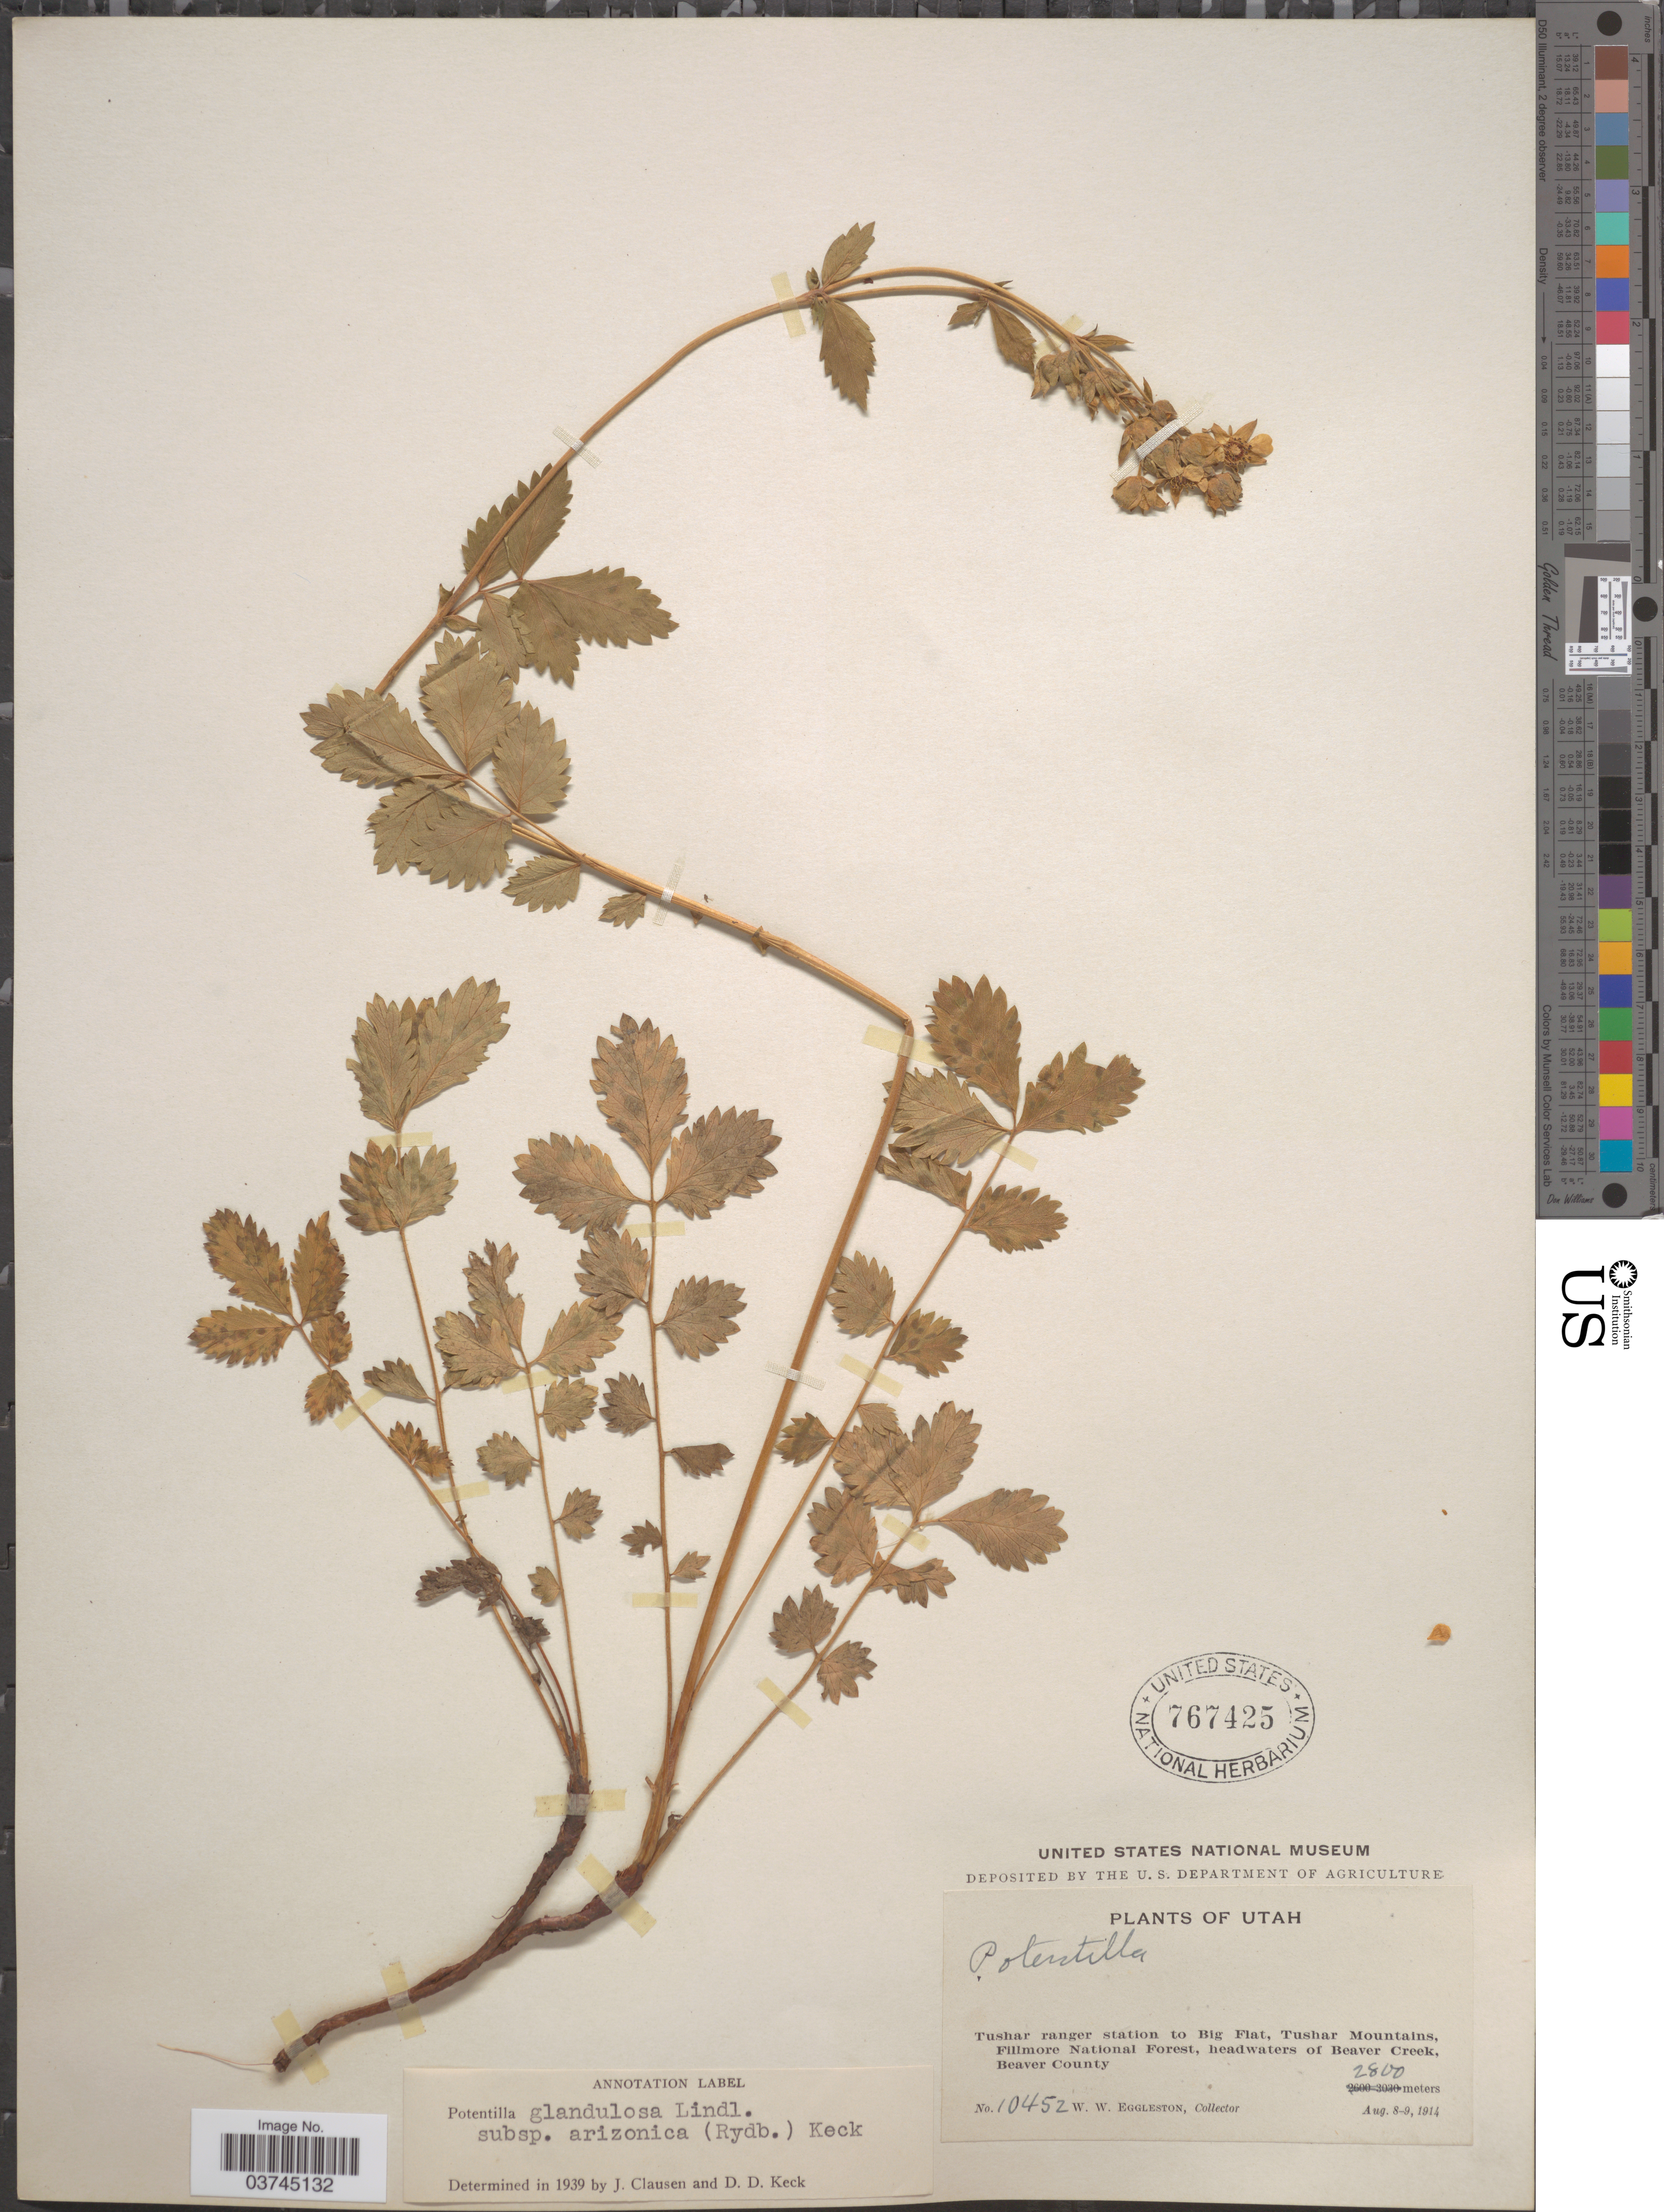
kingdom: Plantae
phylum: Tracheophyta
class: Magnoliopsida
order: Rosales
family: Rosaceae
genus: Drymocallis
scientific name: Drymocallis arizonica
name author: Rydb.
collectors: W. W. Eggleston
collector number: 10452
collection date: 1914-08-08/1914-08-09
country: United States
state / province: Utah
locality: Tushar ranger station to Big Flat, Tushar Mountains, Fillmore National Forest, headwaters of Beaver Creek, Beaver County.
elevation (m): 2800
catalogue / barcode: US 767425